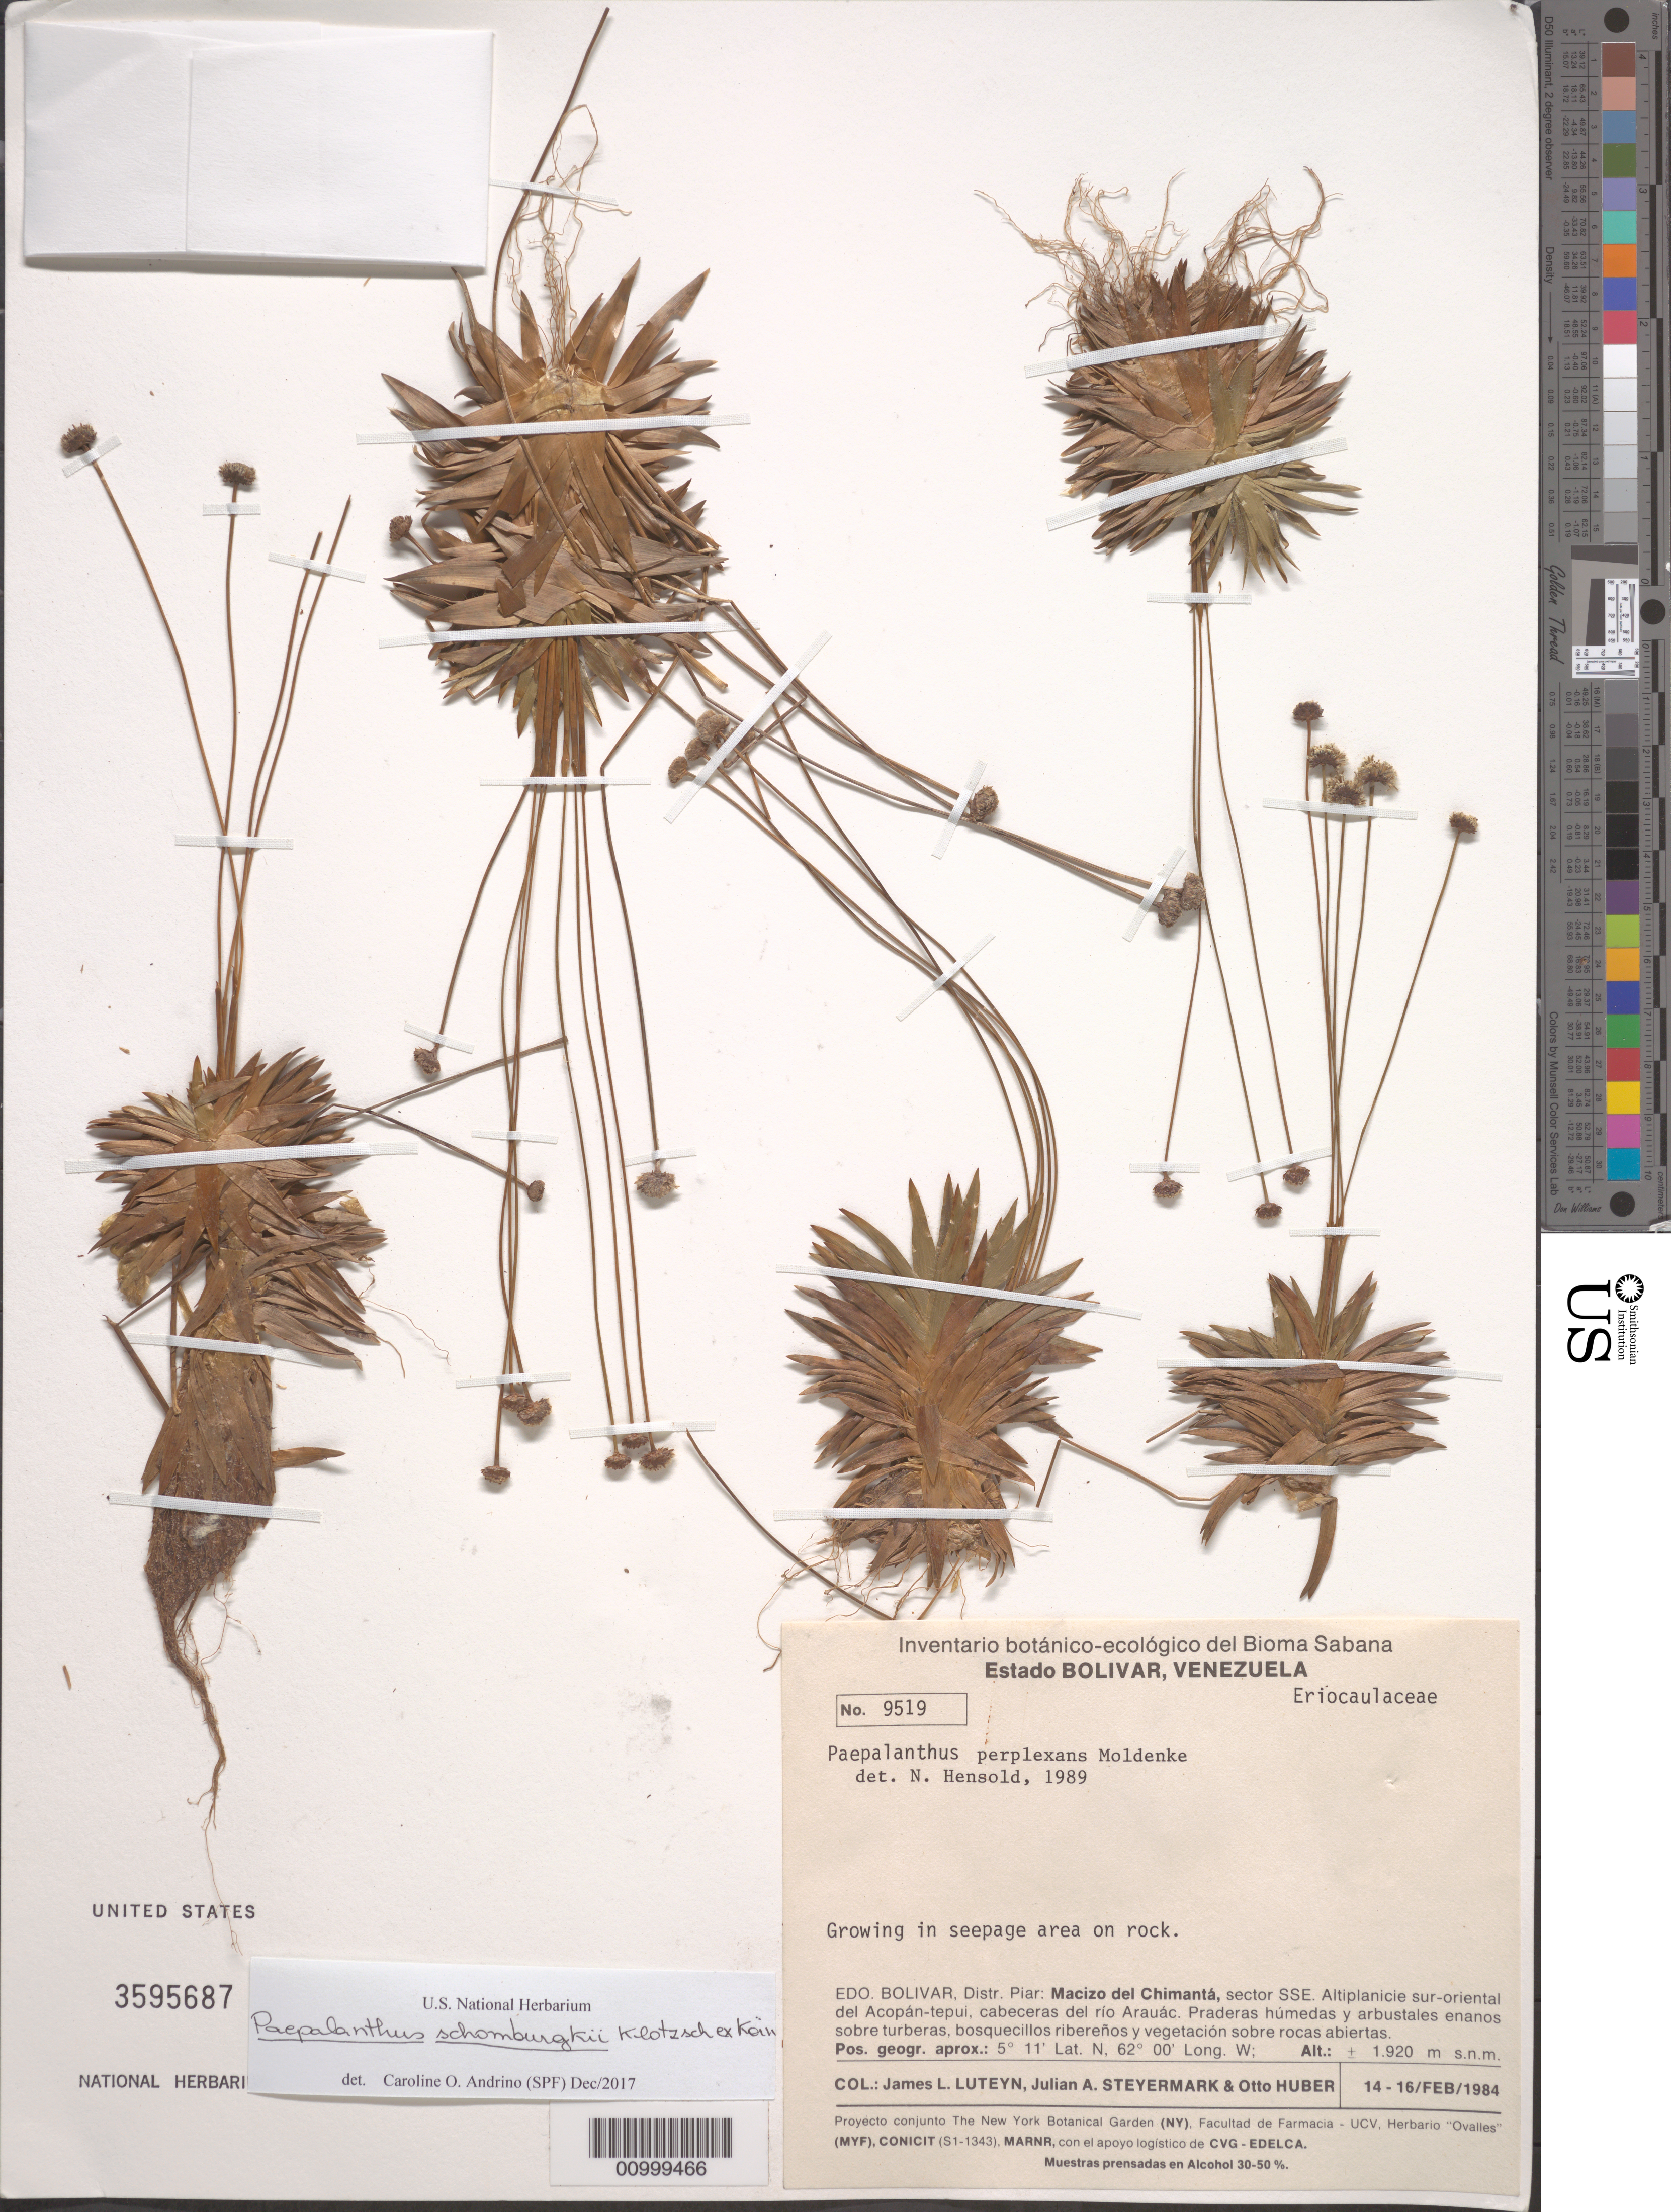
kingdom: Plantae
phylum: Tracheophyta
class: Liliopsida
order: Poales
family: Eriocaulaceae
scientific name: Monosperma schomburgkii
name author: (Klotzsch ex Körn.) Andrino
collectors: J. L. Luteyn, J. Steyermark & O. Huber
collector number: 9519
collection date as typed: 14-Feb-84 to 16-Feb-84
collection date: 1984-02-14/1984-02-16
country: Venezuela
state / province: Bolívar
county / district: Piar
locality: Macizo del Chimantá, sector SSE, altiplanicle sur-oriental del Acopan-tepuí, cabeceras del río Arauac.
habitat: Praderas húmedas y arbustales enanos sobre turberas, bosquecillos riberenos y vegetacion sobre rocas abiertas. Growing on seepage area on rock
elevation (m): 1920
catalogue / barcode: US 3595687